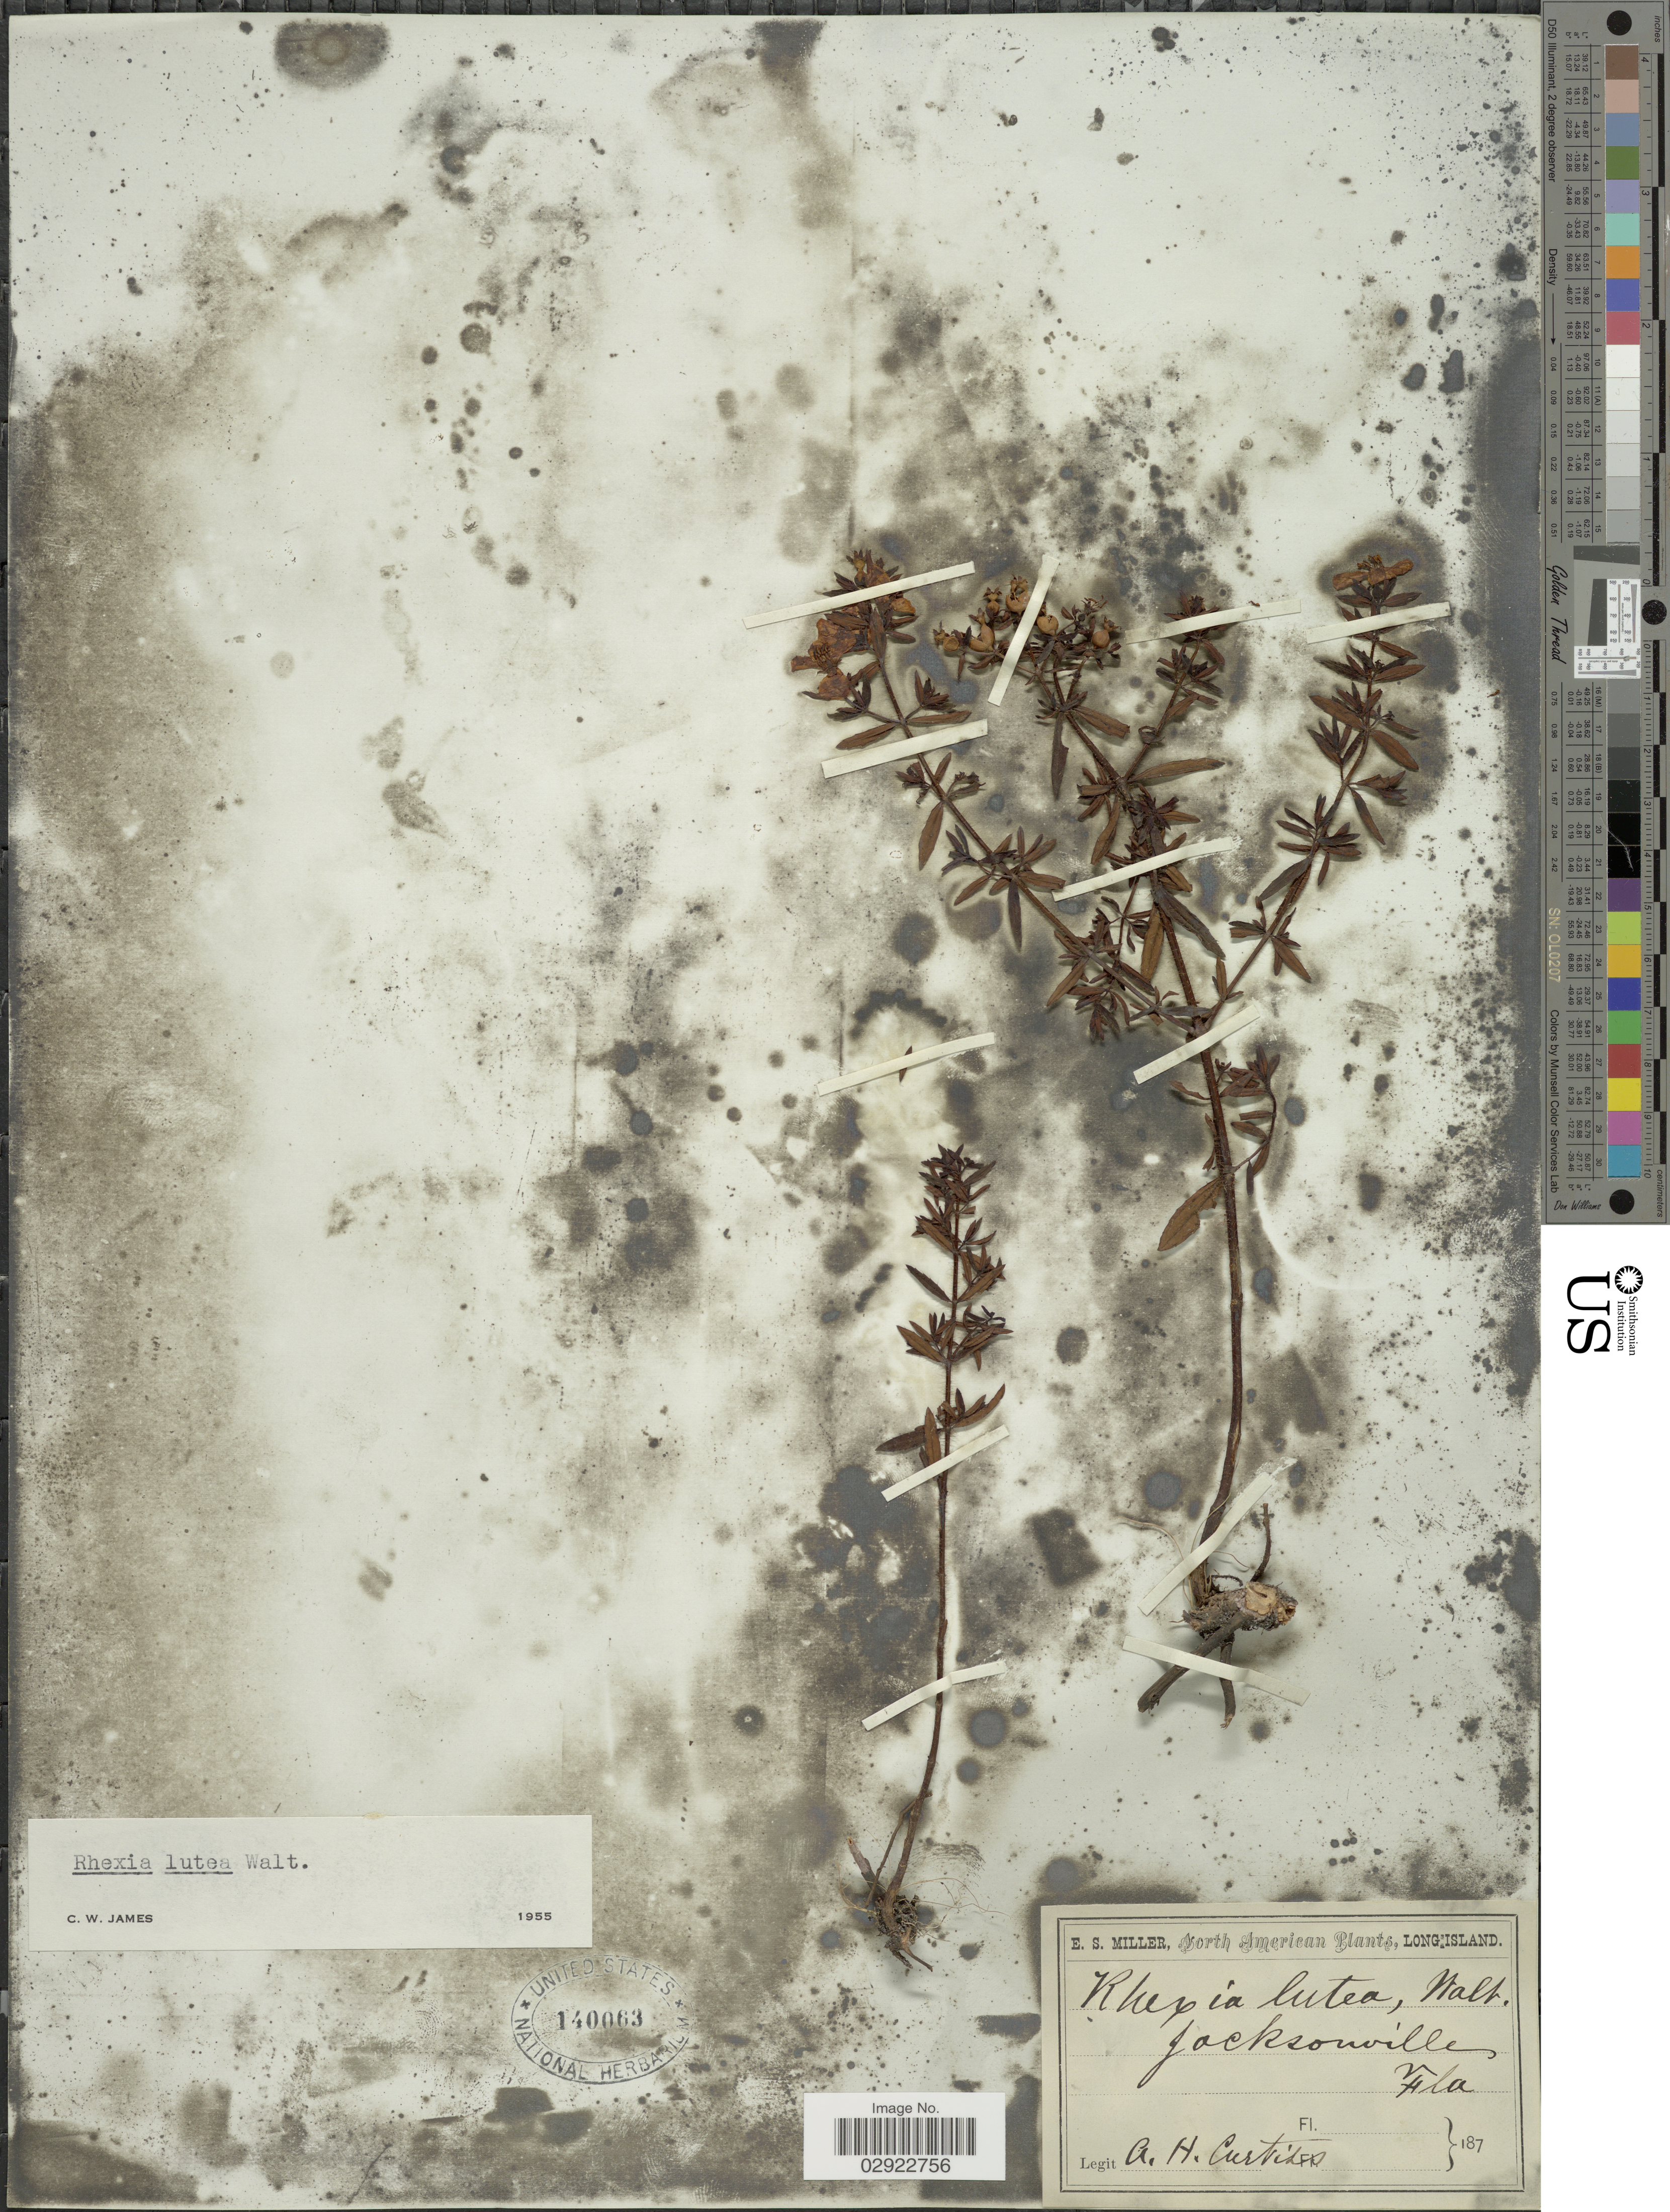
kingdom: Plantae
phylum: Tracheophyta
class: Magnoliopsida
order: Myrtales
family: Melastomataceae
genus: Rhexia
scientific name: Rhexia lutea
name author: Walter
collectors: A. H. Curtiss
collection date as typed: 187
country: United States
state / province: Florida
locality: Jacksonville.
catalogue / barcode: US 140063